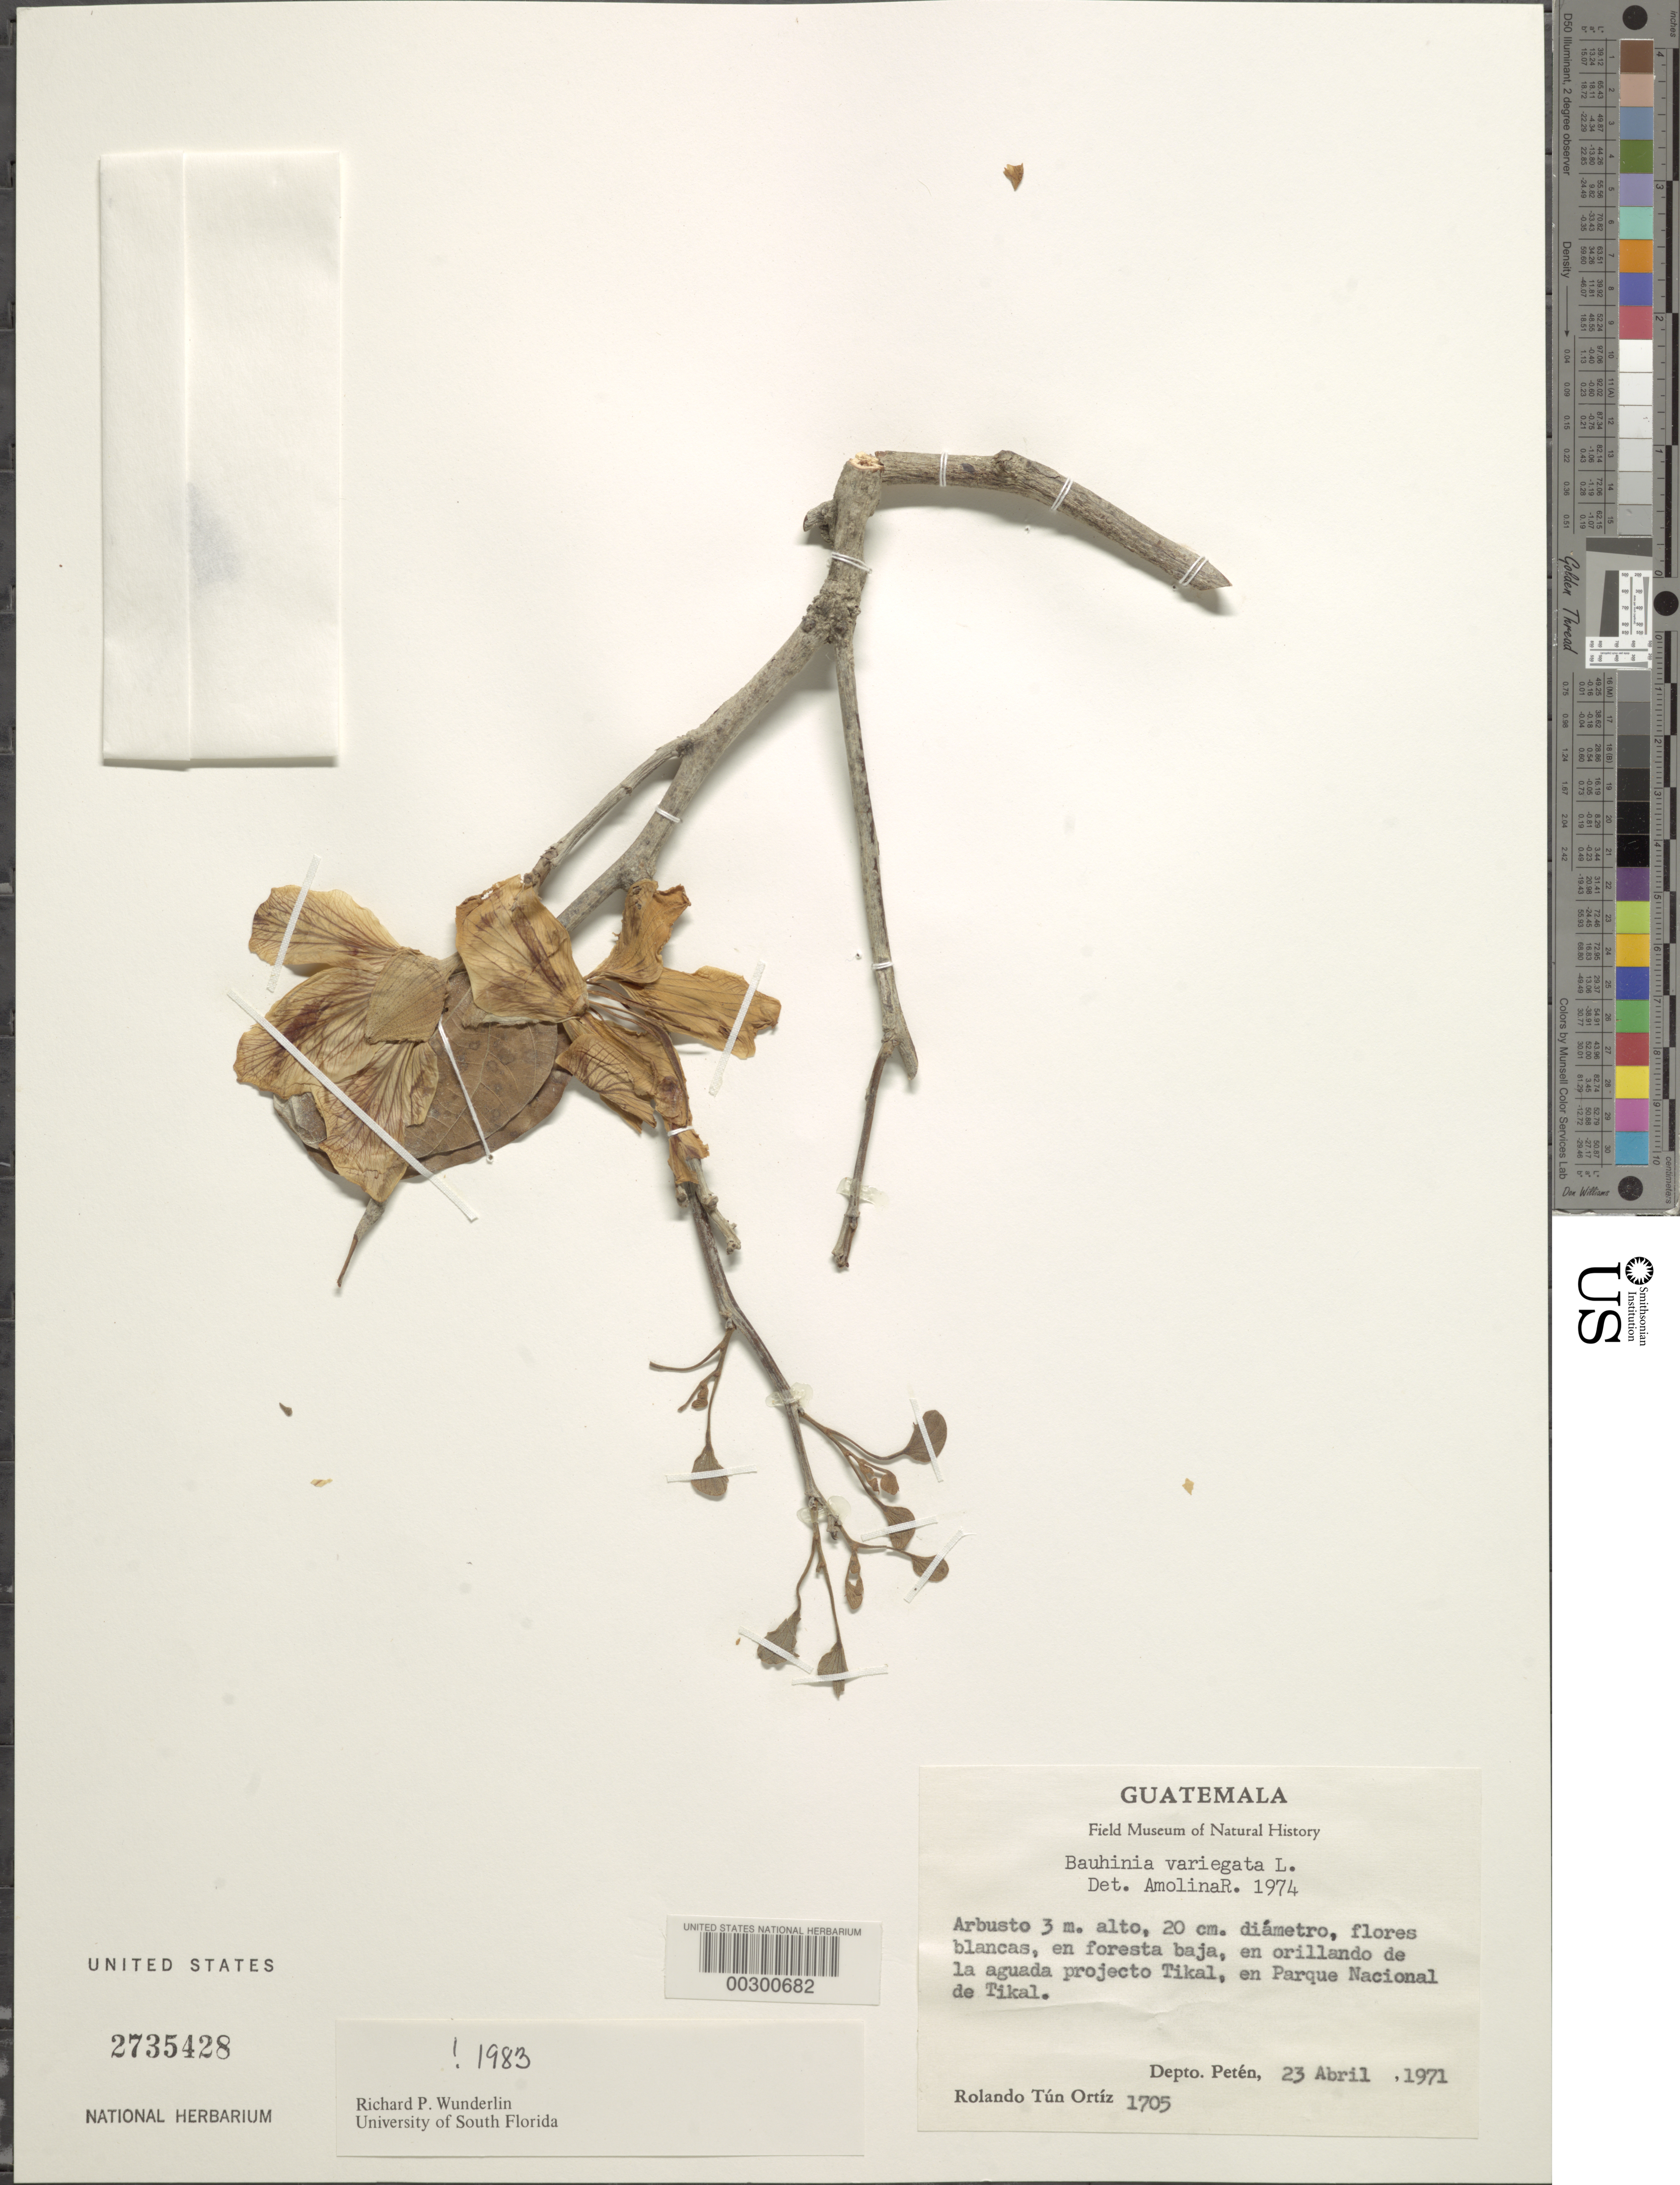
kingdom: Plantae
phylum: Tracheophyta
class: Magnoliopsida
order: Fabales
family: Fabaceae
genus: Bauhinia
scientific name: Bauhinia variegata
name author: L.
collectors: R. Tún Ortiz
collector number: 1705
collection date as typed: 23 Apr 1971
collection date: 1971-04-23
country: Guatemala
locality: Parque nacional de Tikal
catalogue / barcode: US 2735428